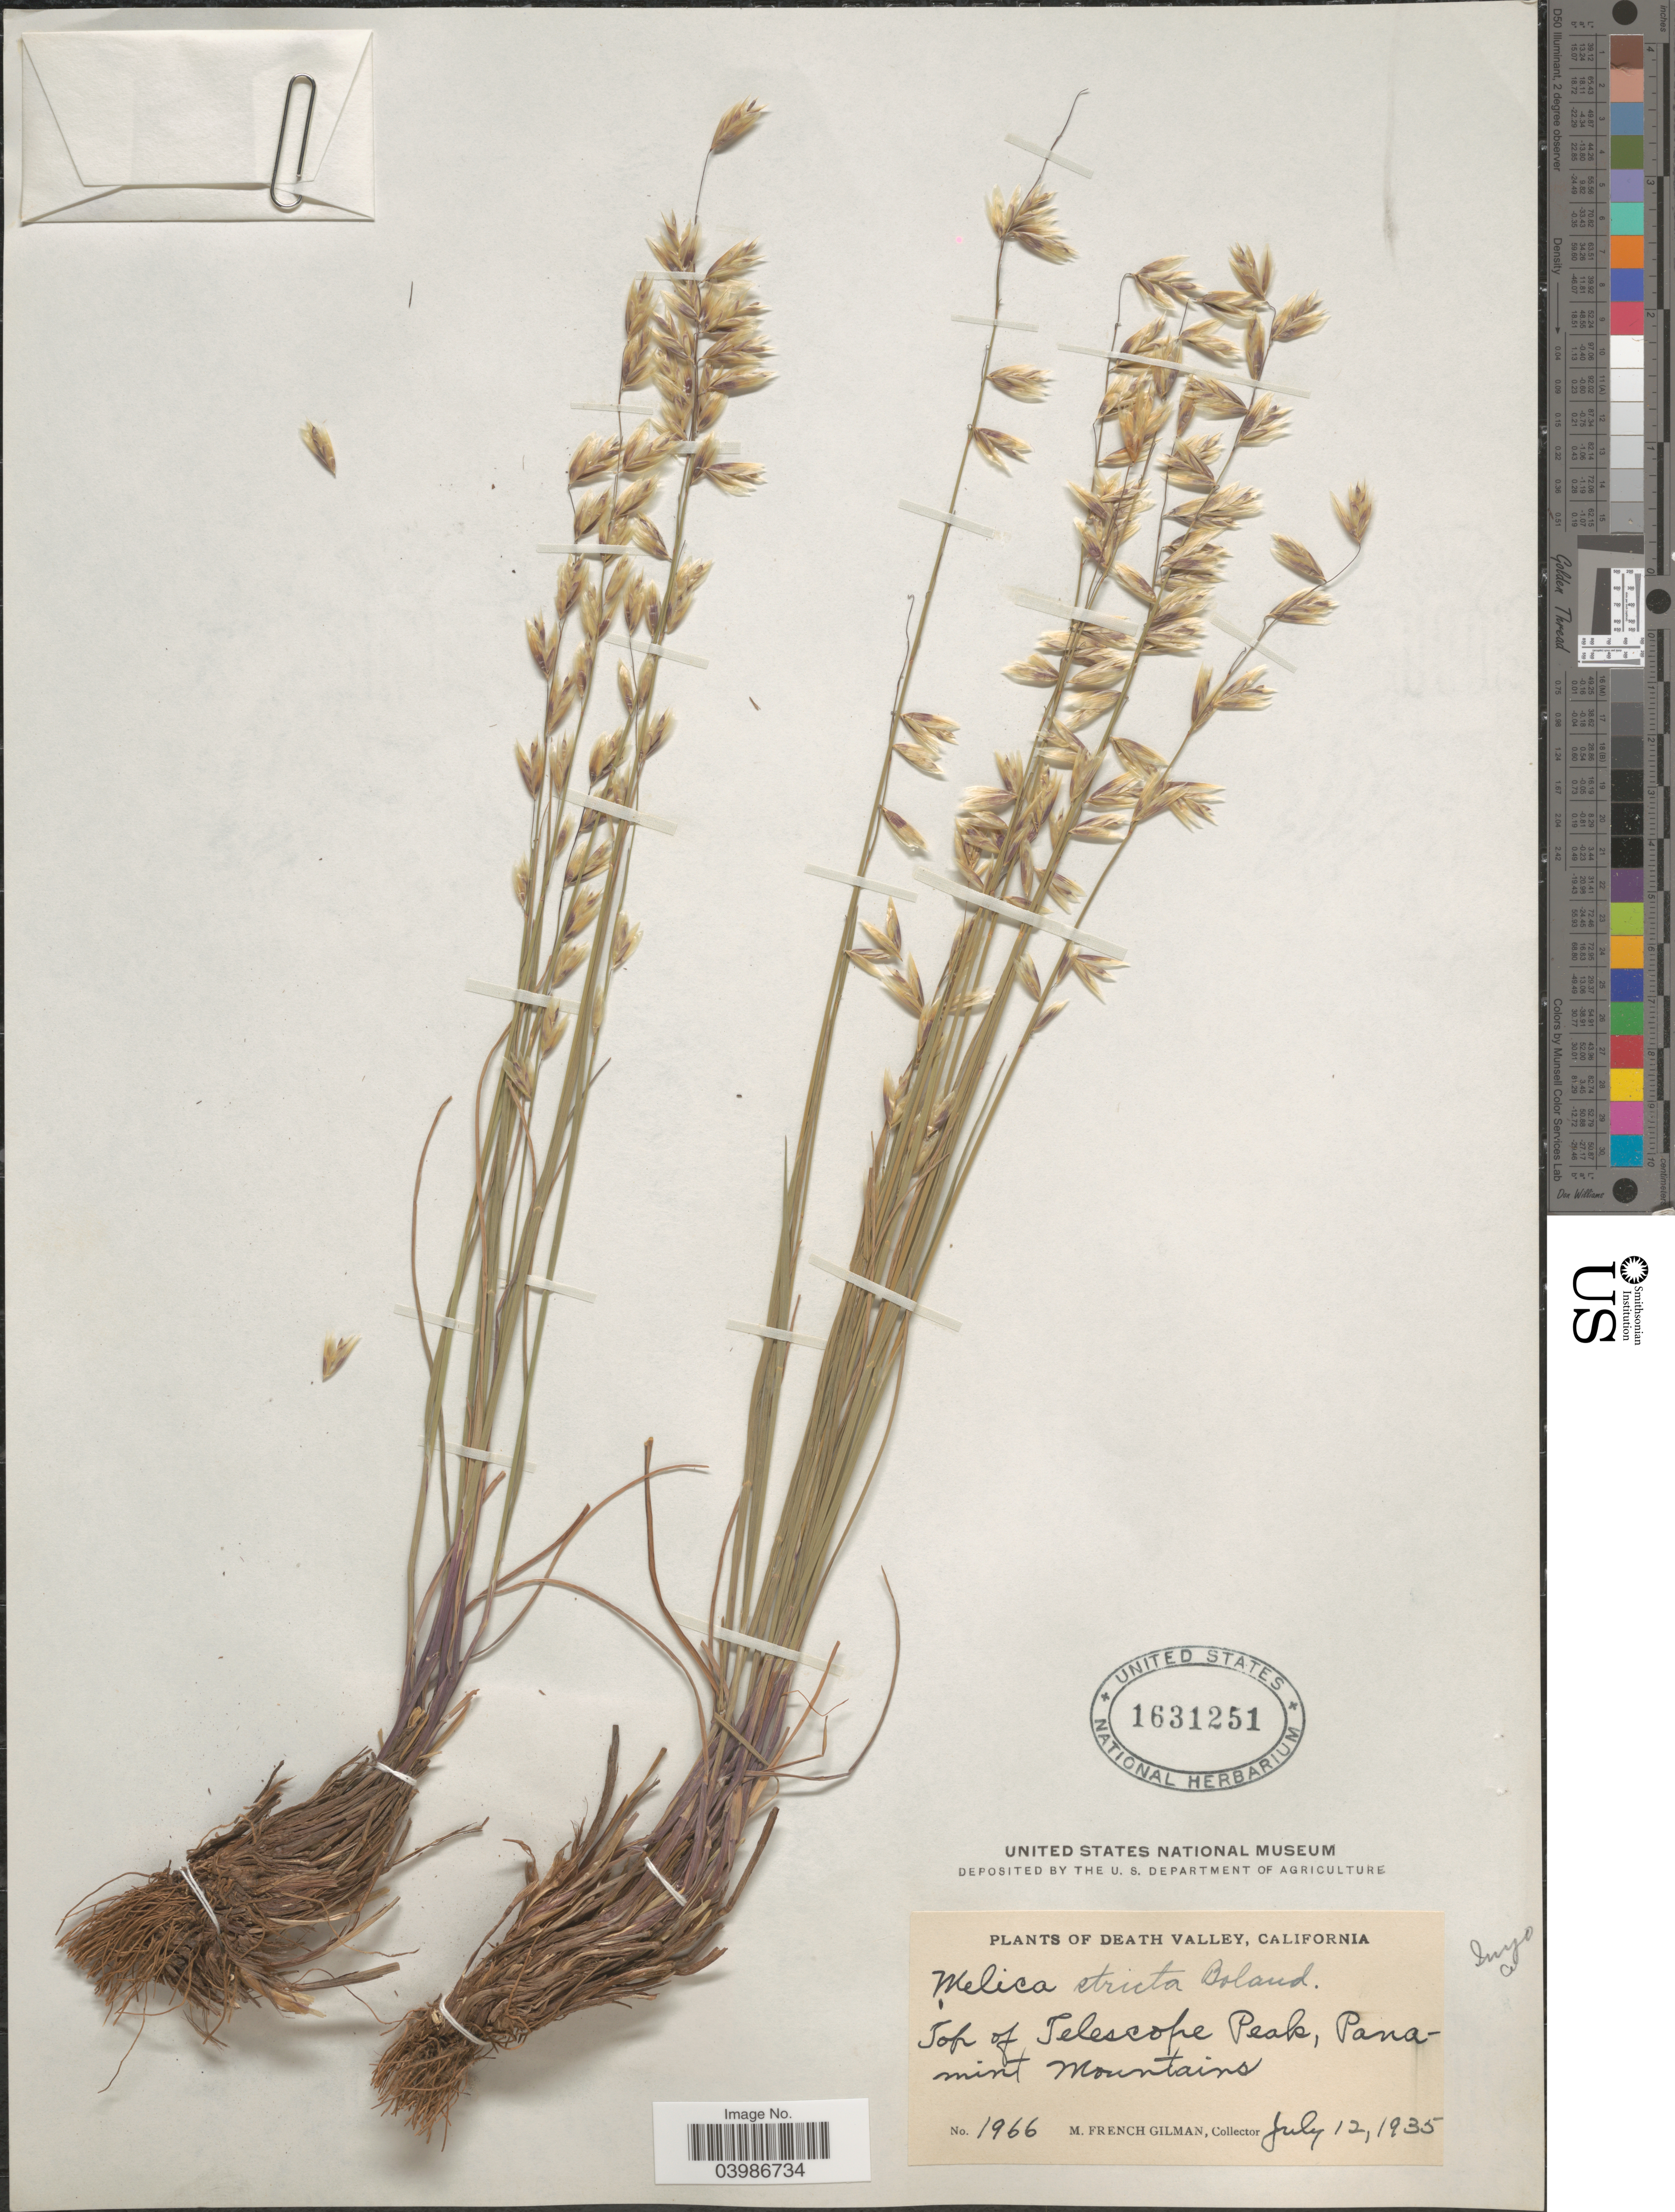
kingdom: Plantae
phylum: Tracheophyta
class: Liliopsida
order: Poales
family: Poaceae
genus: Melica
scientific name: Melica stricta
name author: Bol.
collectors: M. F. Gilman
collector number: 1966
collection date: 1935-07-12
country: United States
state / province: California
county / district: Inyo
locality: Death Valley. Top of Telescope Peak, Panamint Mountains. Inyo Co.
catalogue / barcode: US 1631251